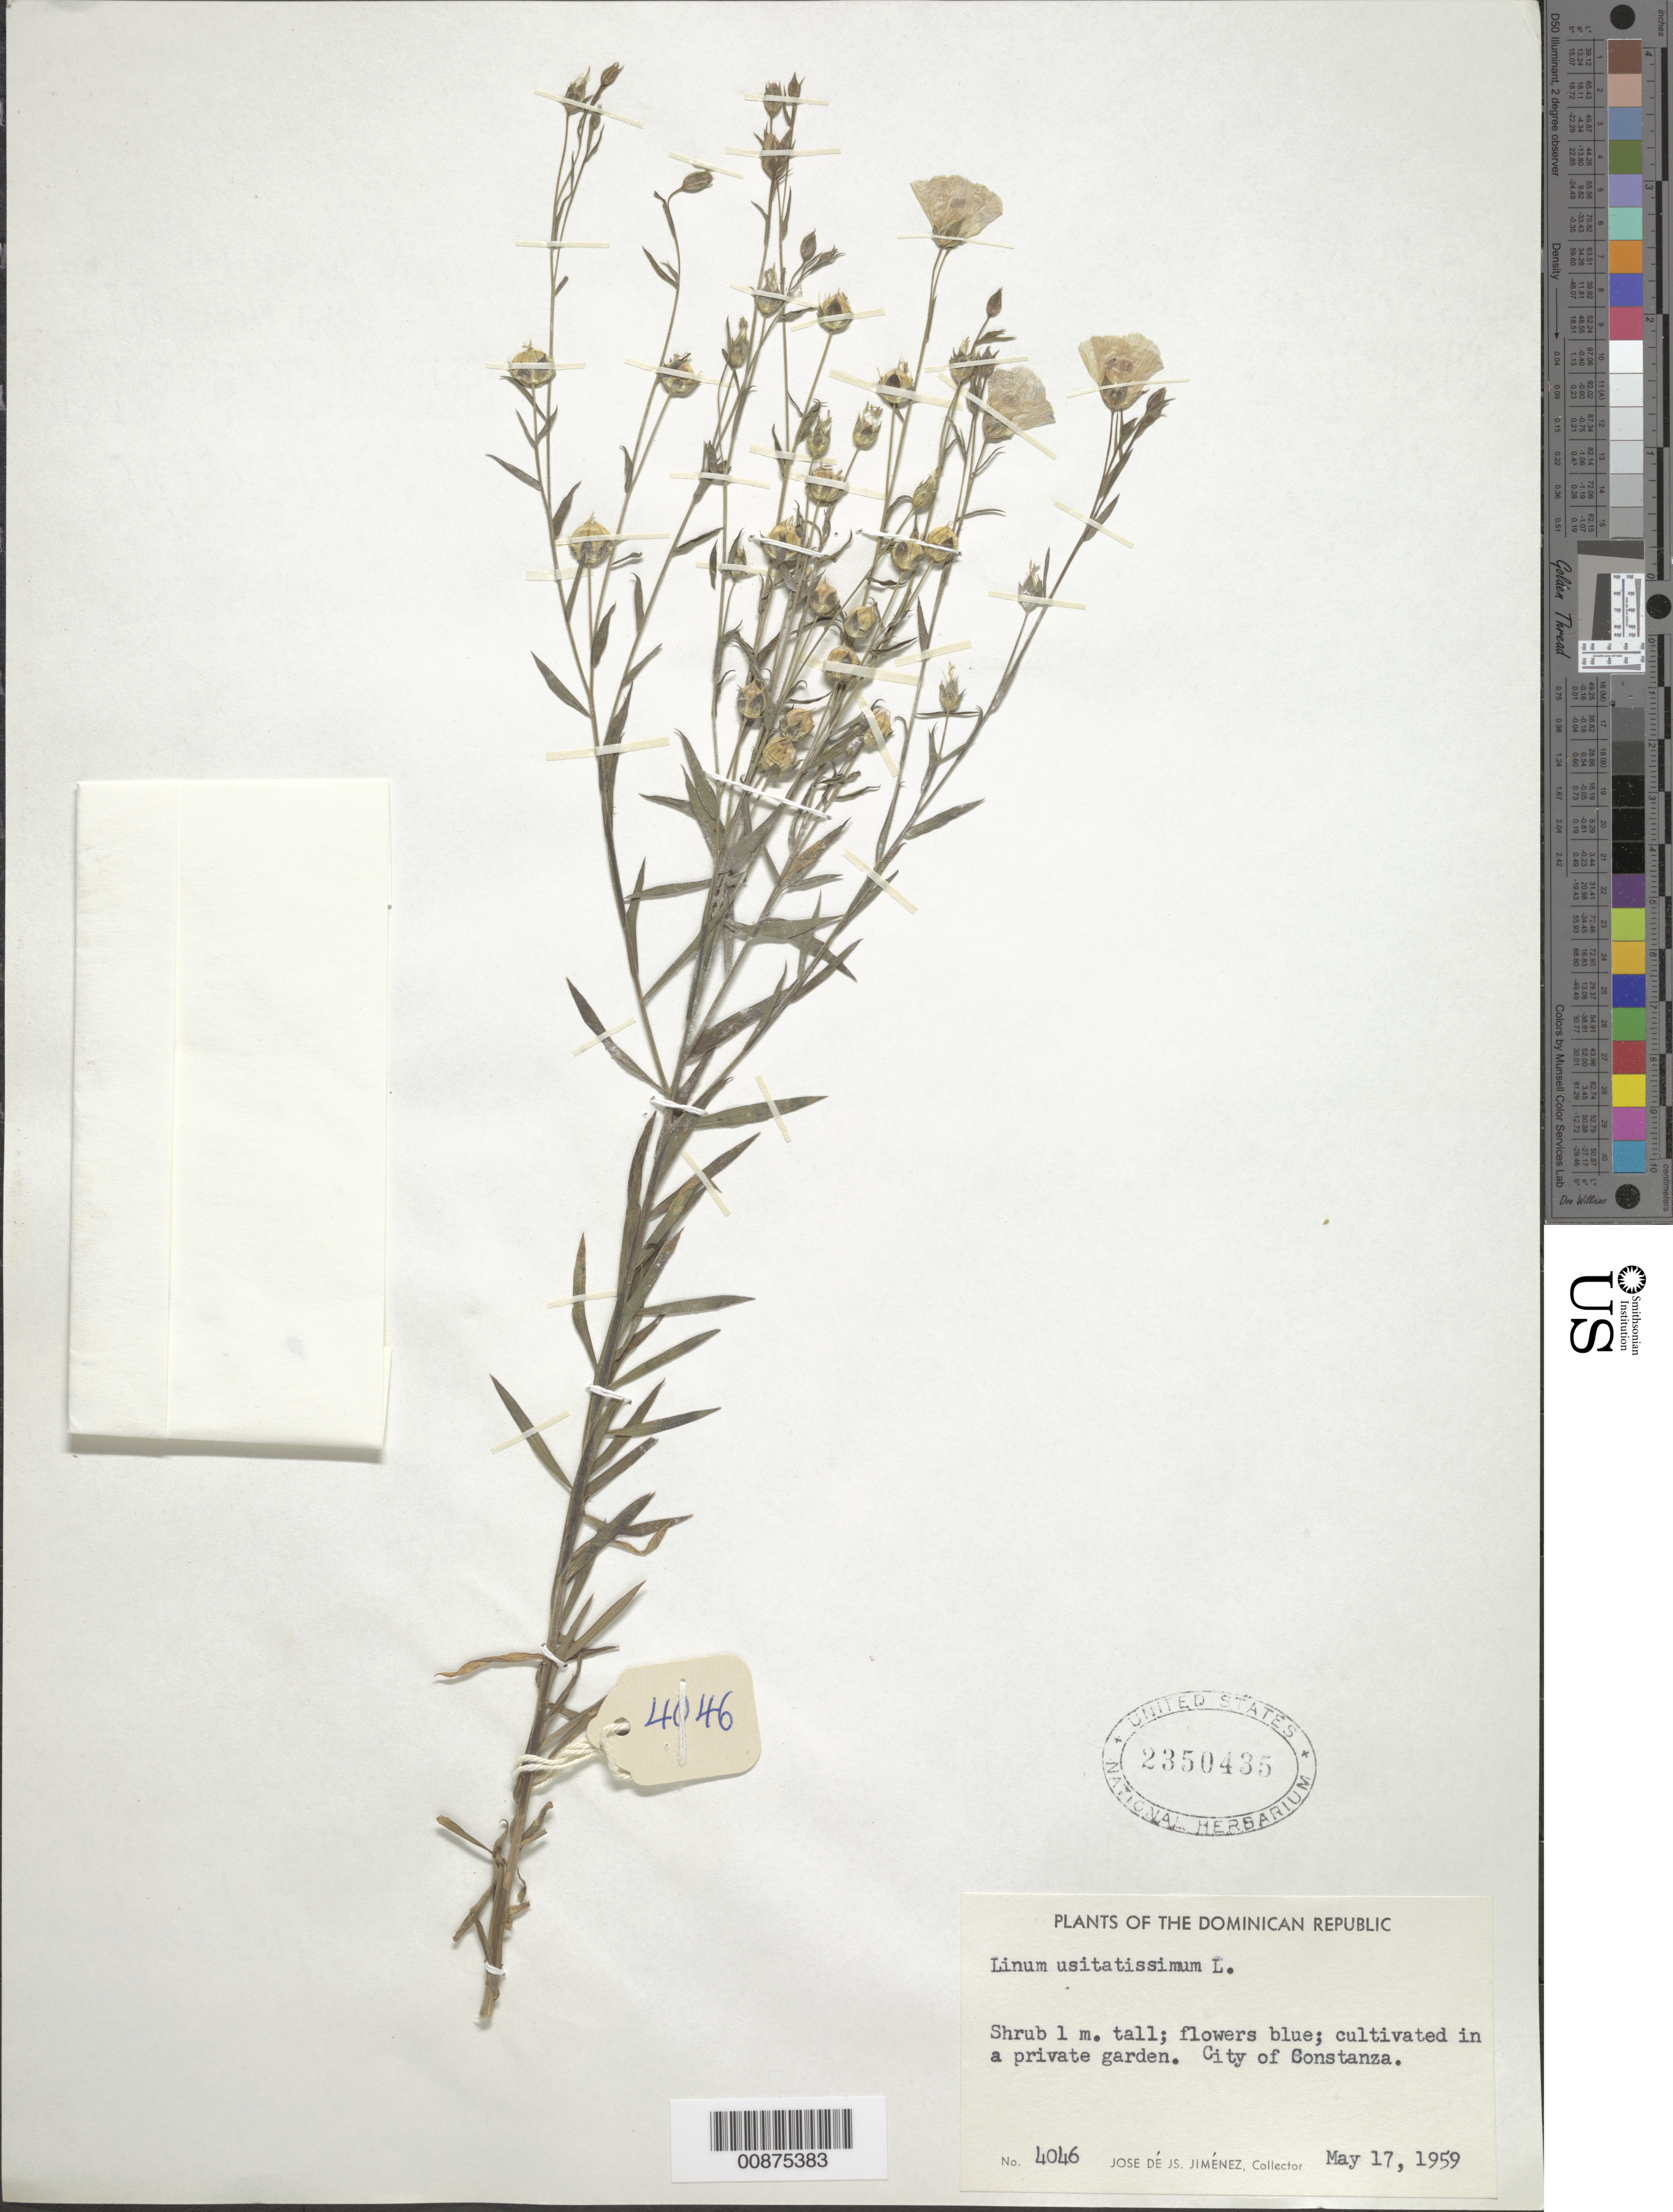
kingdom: Plantae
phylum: Tracheophyta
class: Magnoliopsida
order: Malpighiales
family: Linaceae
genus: Linum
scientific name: Linum usitatissimum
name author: L.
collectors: J. J. Jiménez Almonte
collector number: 4046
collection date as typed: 17 May 1959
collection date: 1959-05-17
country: Dominican Republic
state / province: La Vega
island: Hispaniola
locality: City of Constanza. Private garden.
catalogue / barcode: US 2350435